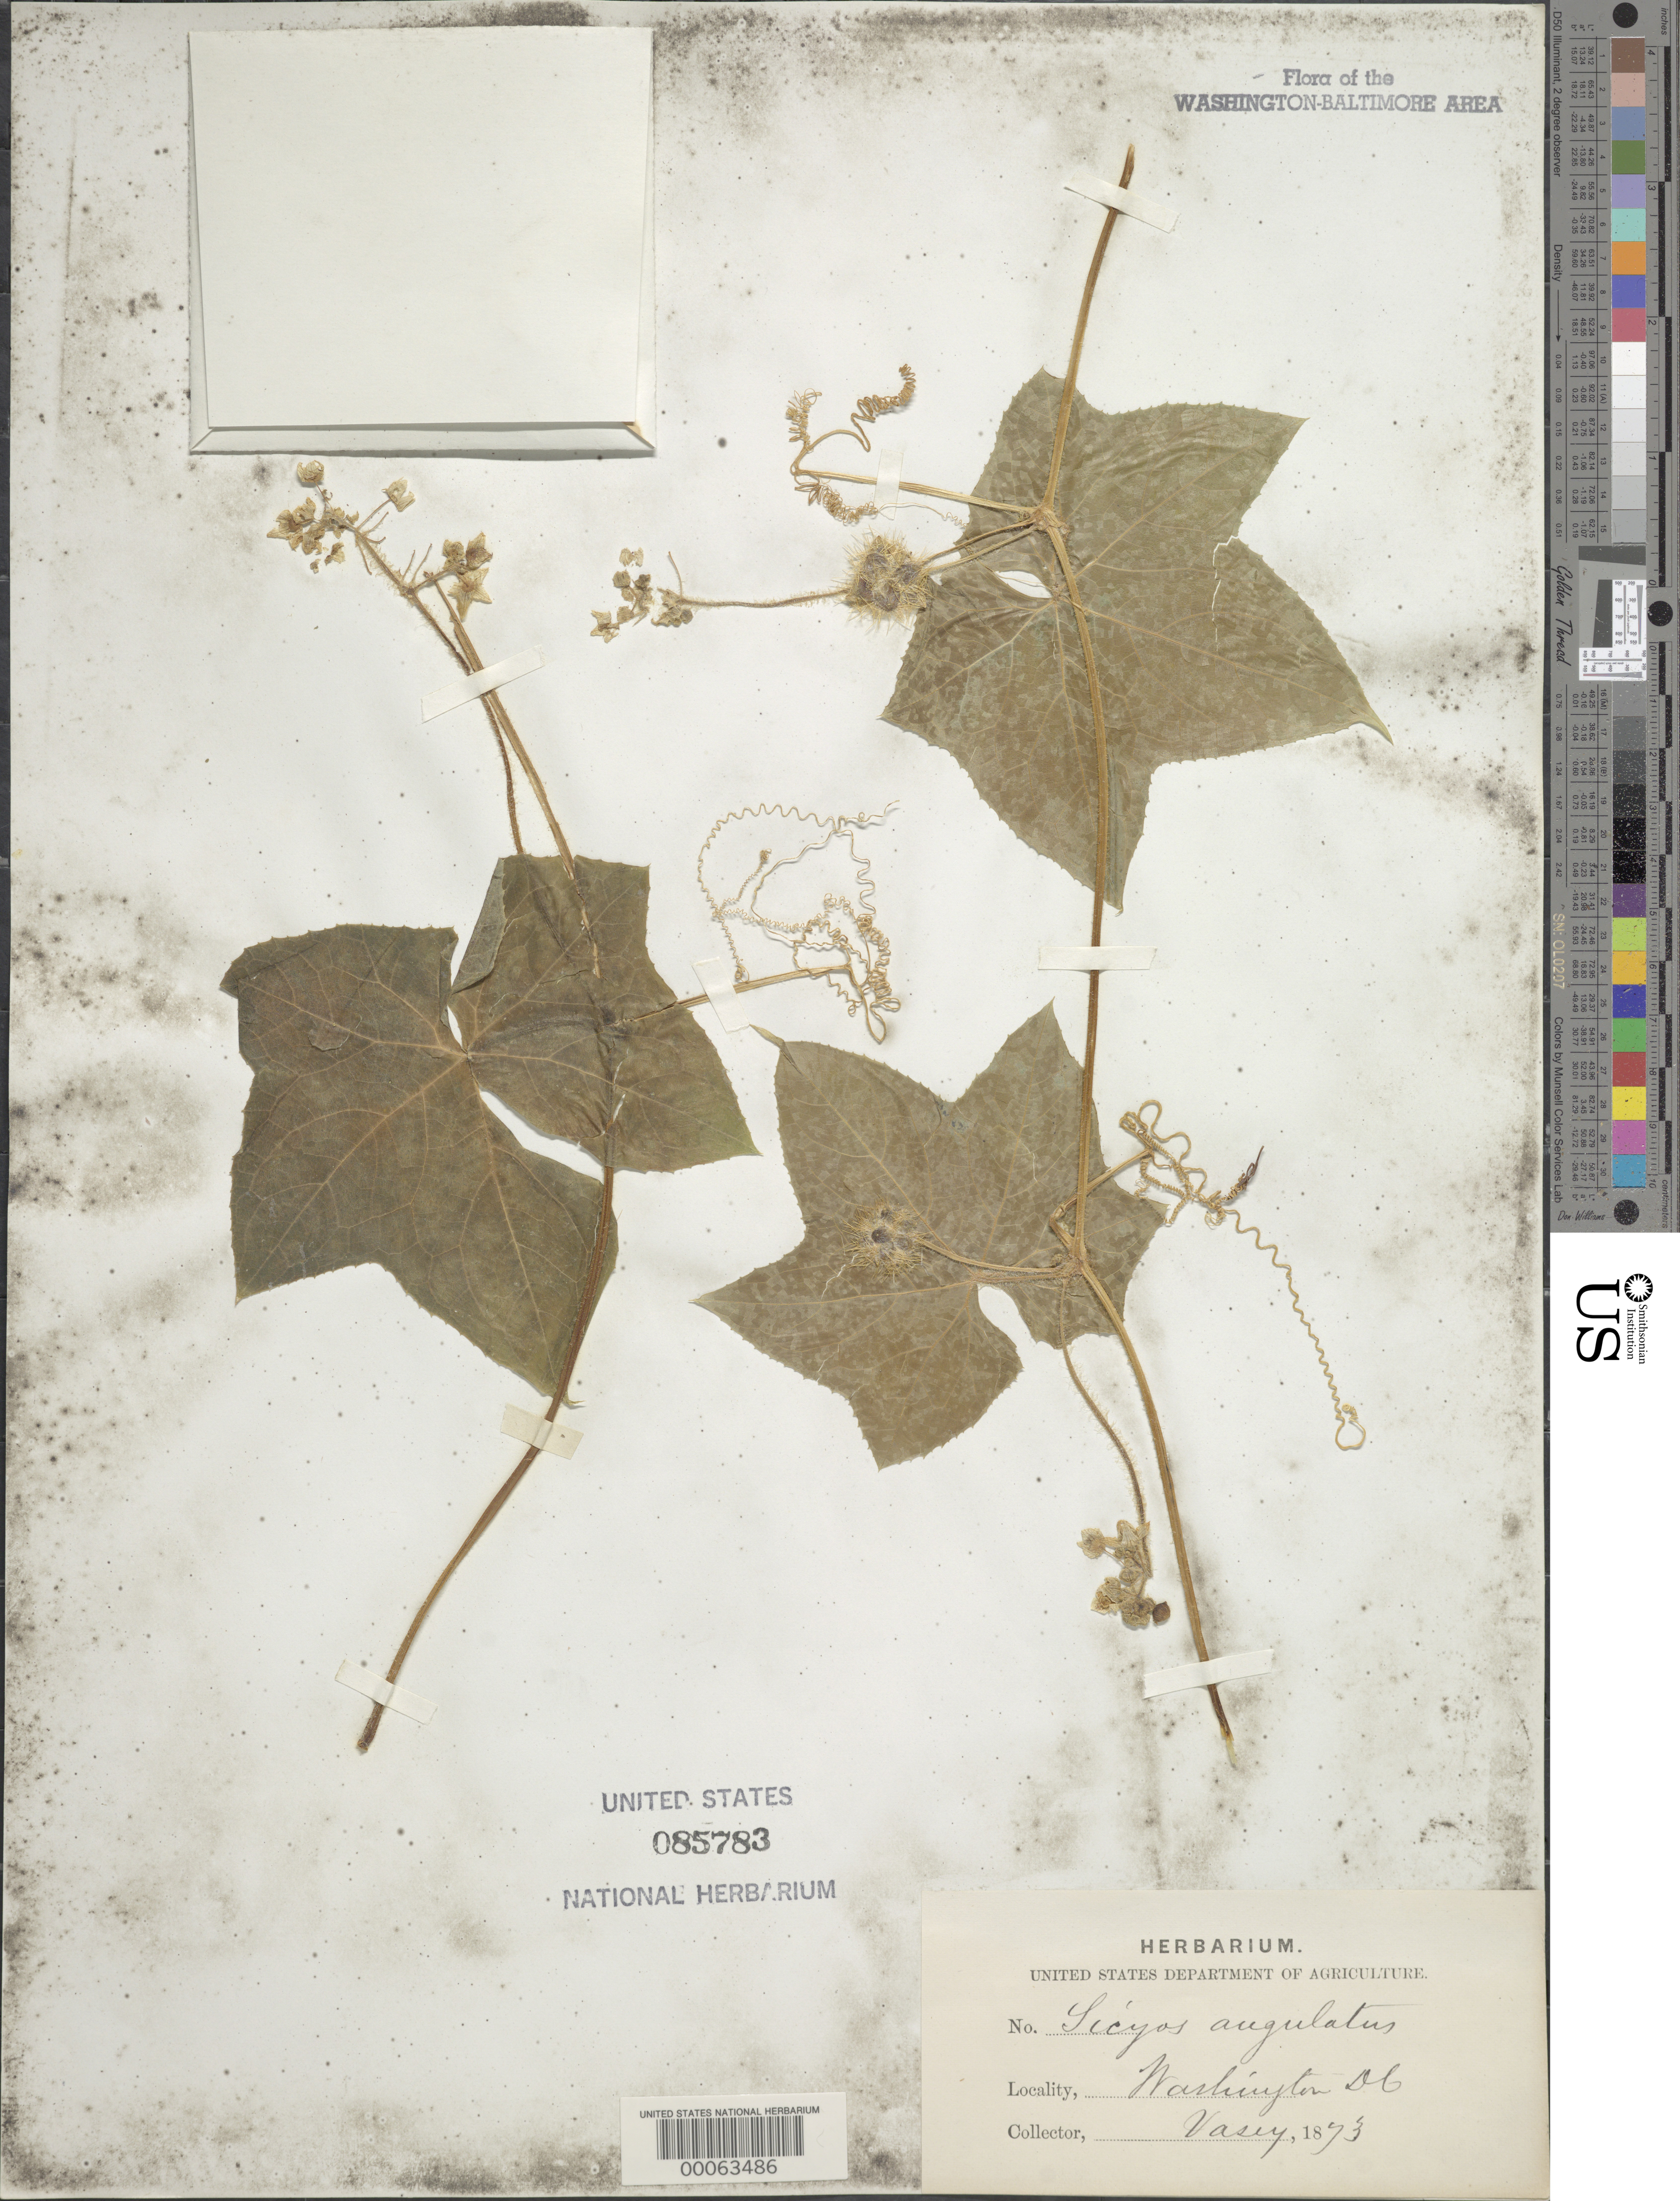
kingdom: Plantae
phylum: Tracheophyta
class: Magnoliopsida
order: Cucurbitales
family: Cucurbitaceae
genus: Sicyos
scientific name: Sicyos angulatus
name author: L.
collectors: G. Vasey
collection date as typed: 1873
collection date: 1873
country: United States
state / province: District of Columbia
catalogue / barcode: US 85783